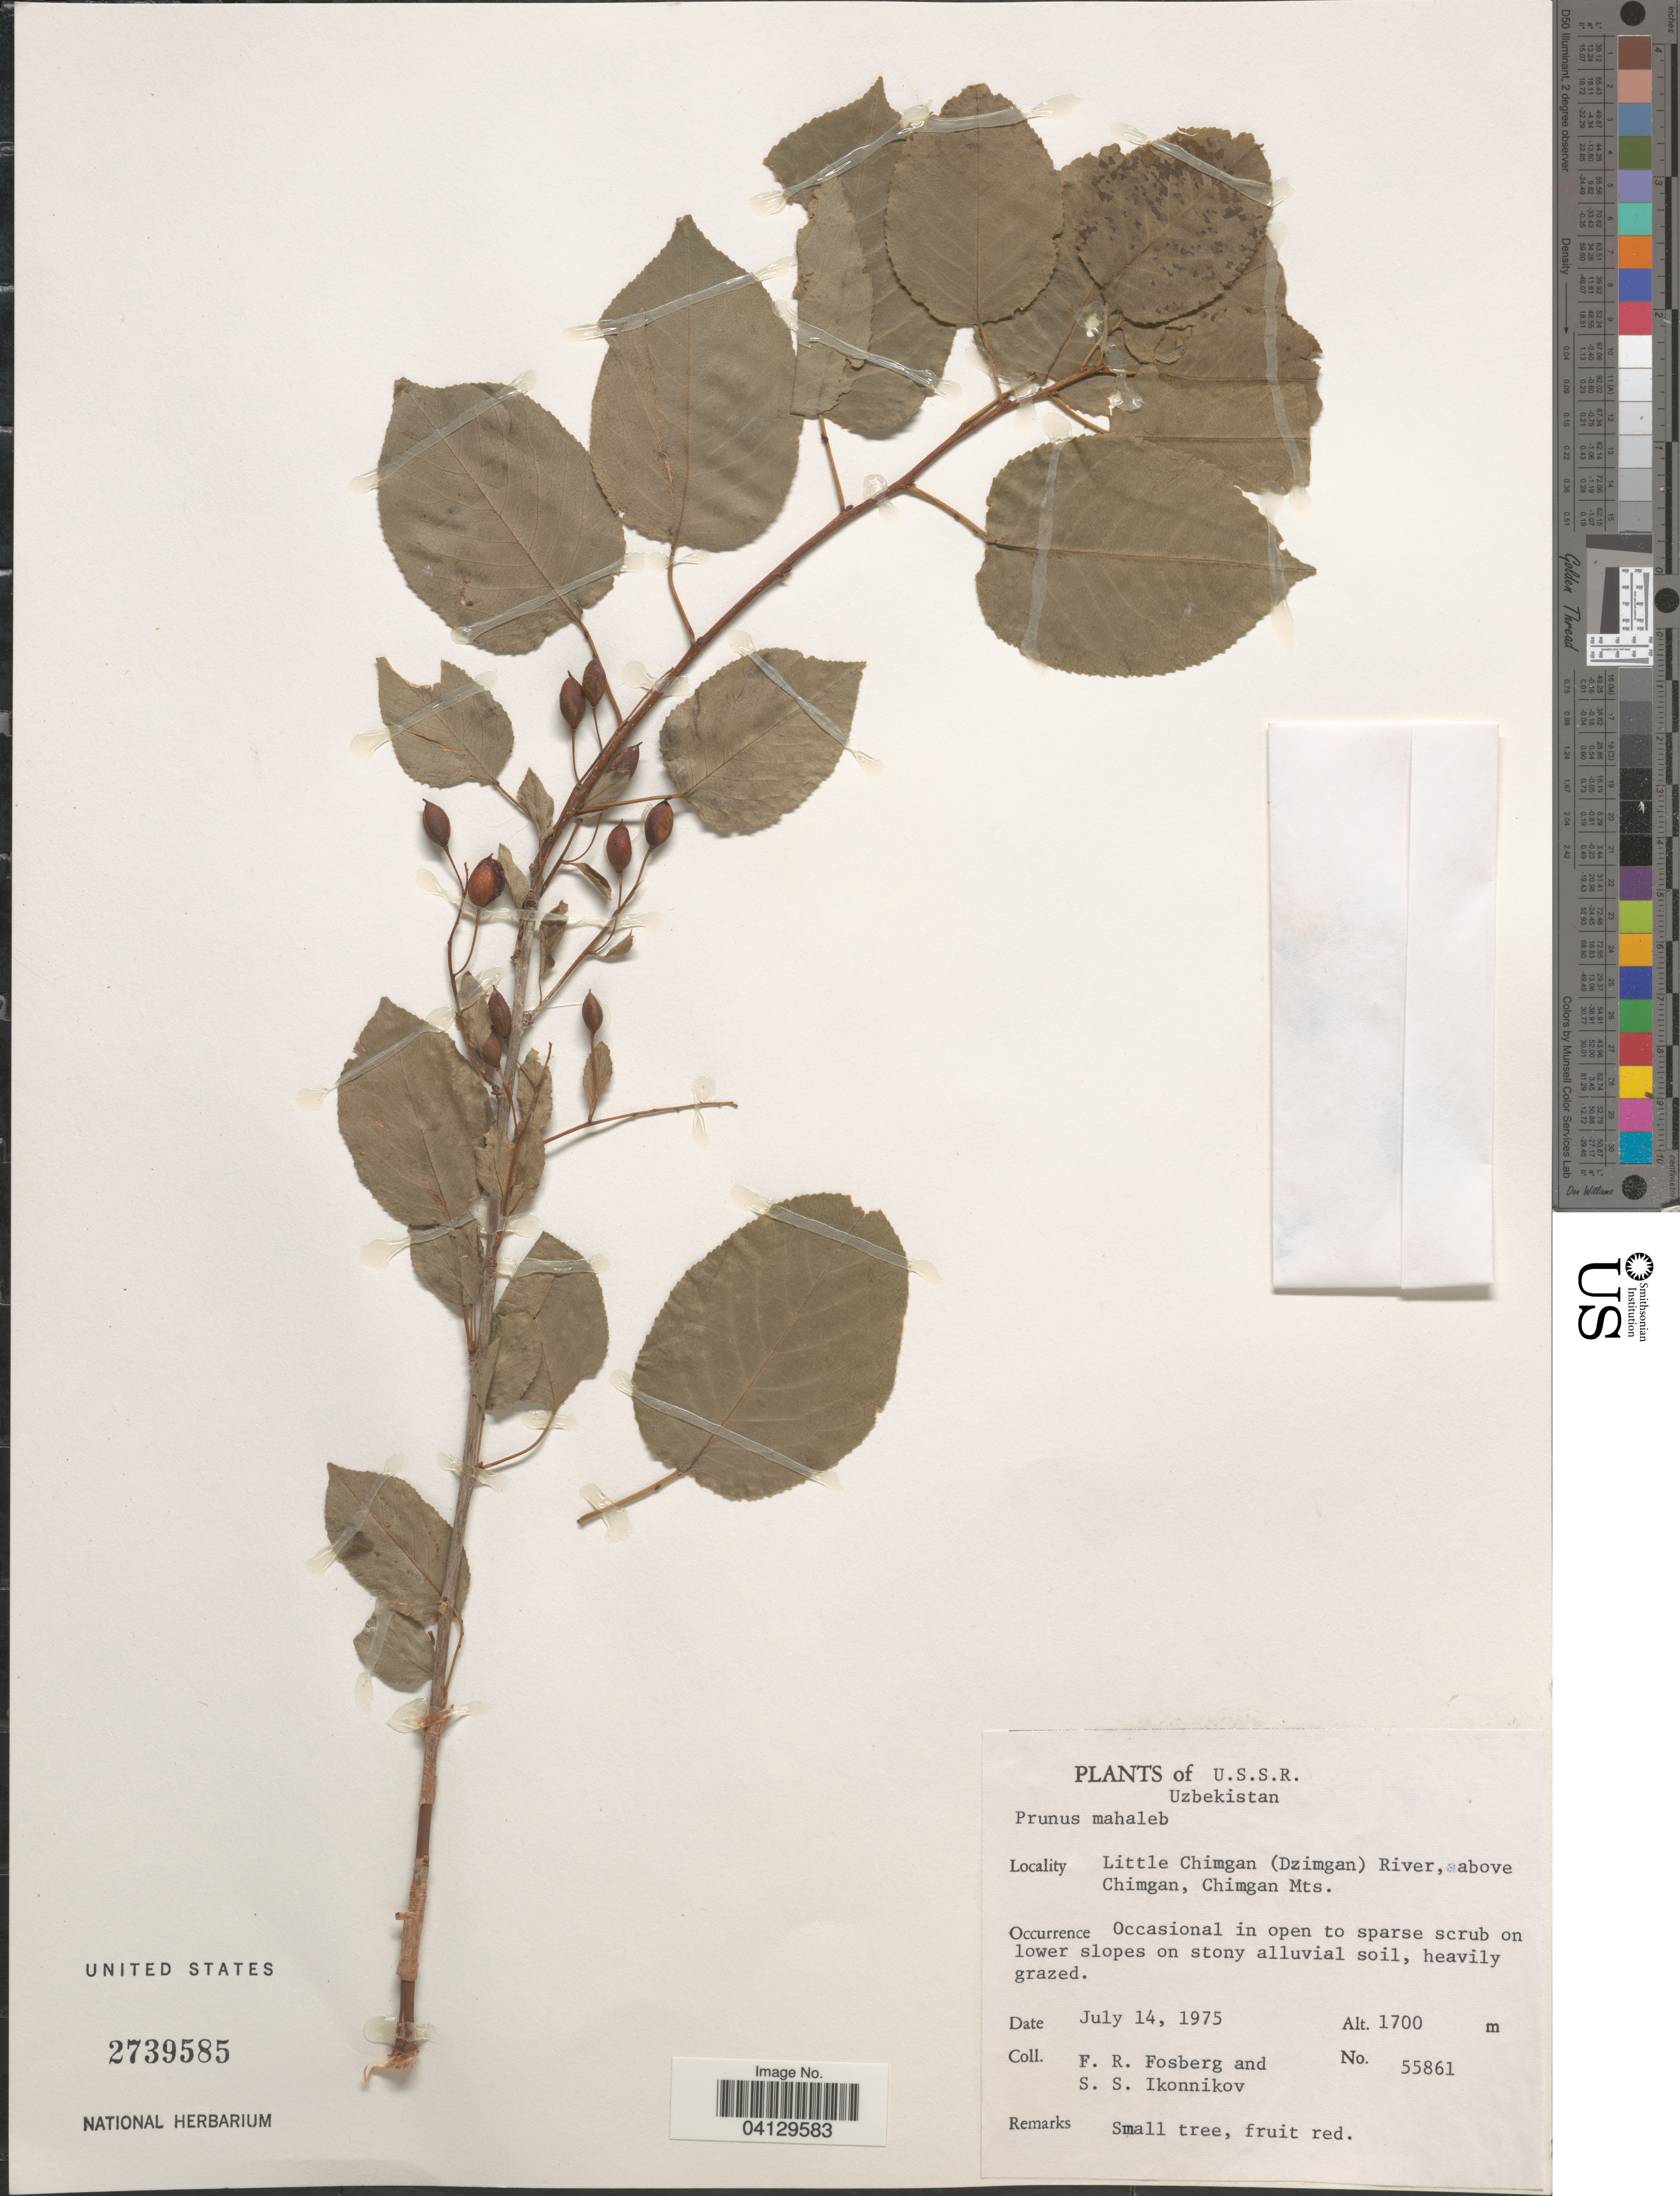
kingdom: Plantae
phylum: Tracheophyta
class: Magnoliopsida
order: Rosales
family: Rosaceae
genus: Prunus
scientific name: Prunus mahaleb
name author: L.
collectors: F. R. Fosberg & S. Ikonnikov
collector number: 55861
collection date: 1975-07-14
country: Uzbekistan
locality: U.S.S.R. Little Chimgan (Dzimgan) River, above Chimgan, Chimgan Mts.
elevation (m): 1700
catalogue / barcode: US 2739585